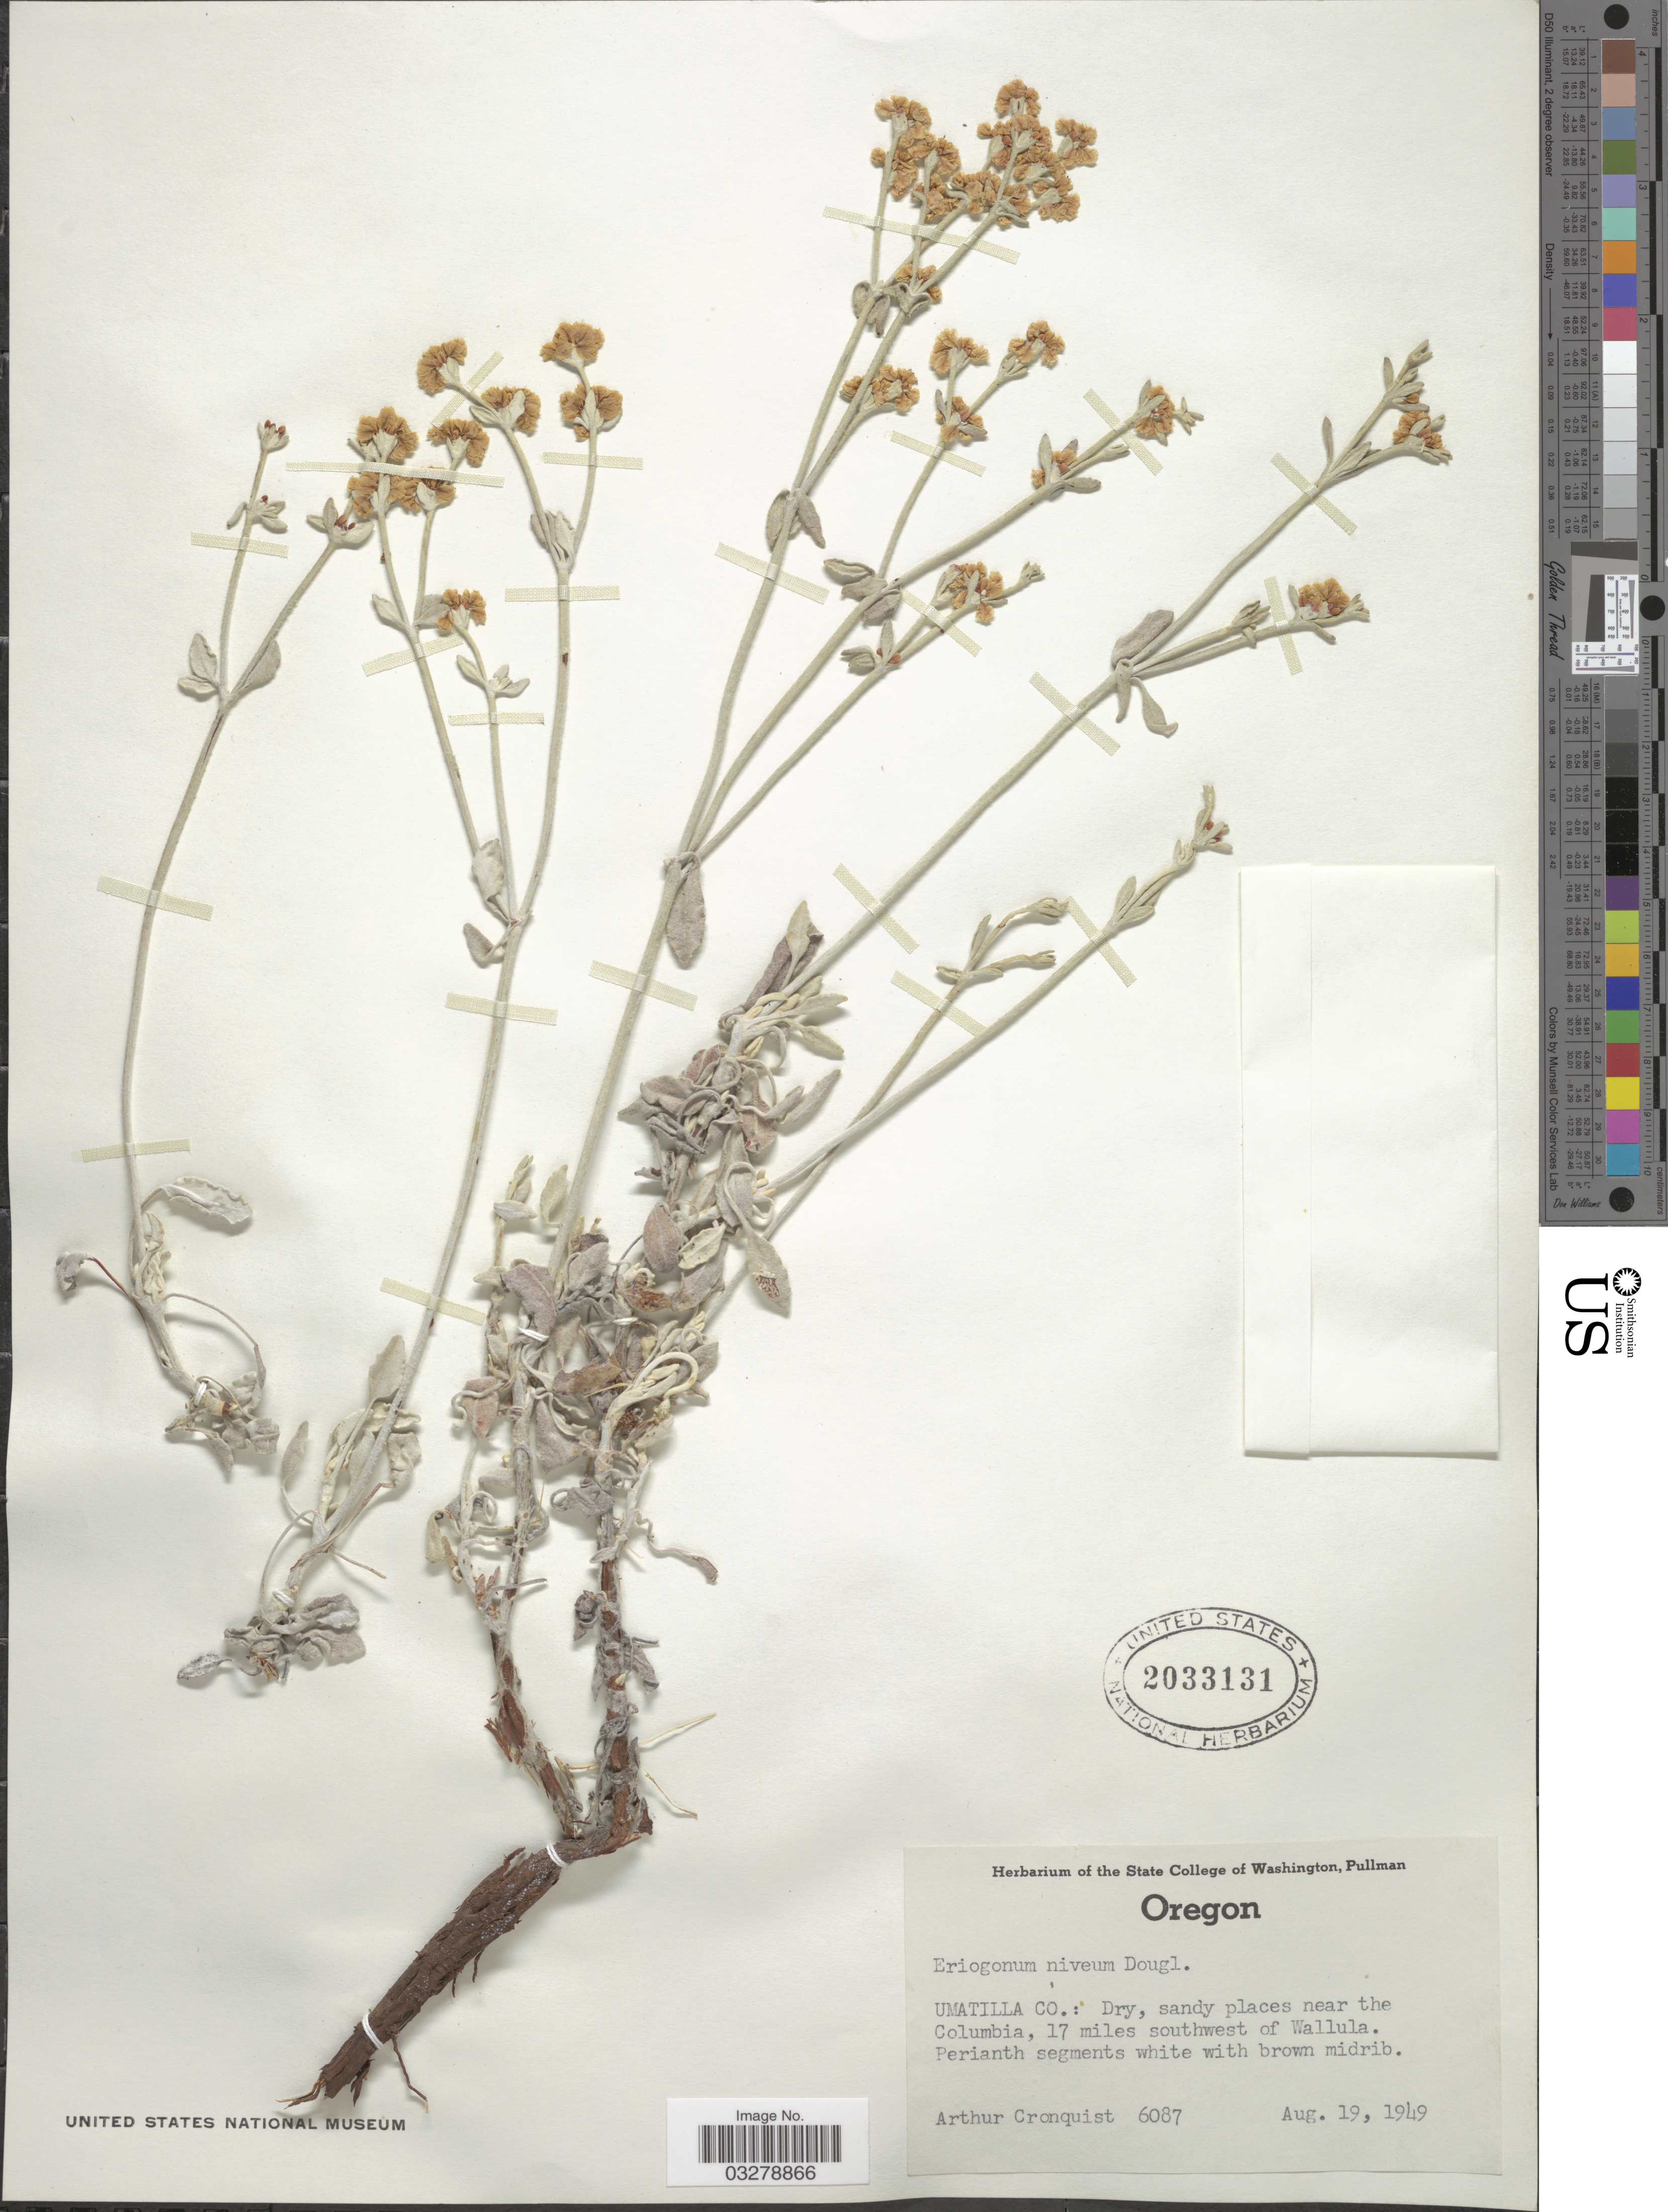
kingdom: Plantae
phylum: Tracheophyta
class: Magnoliopsida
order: Caryophyllales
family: Polygonaceae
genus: Eriogonum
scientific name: Eriogonum niverum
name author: Douglas ex Benth.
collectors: A. J. Cronquist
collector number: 6087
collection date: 1949-08-19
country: United States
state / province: Oregon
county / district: Umatilla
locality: Umatilla Co.: Sandy places near the Columbia, 17 miles southwest of Wallula.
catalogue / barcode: US 2033131